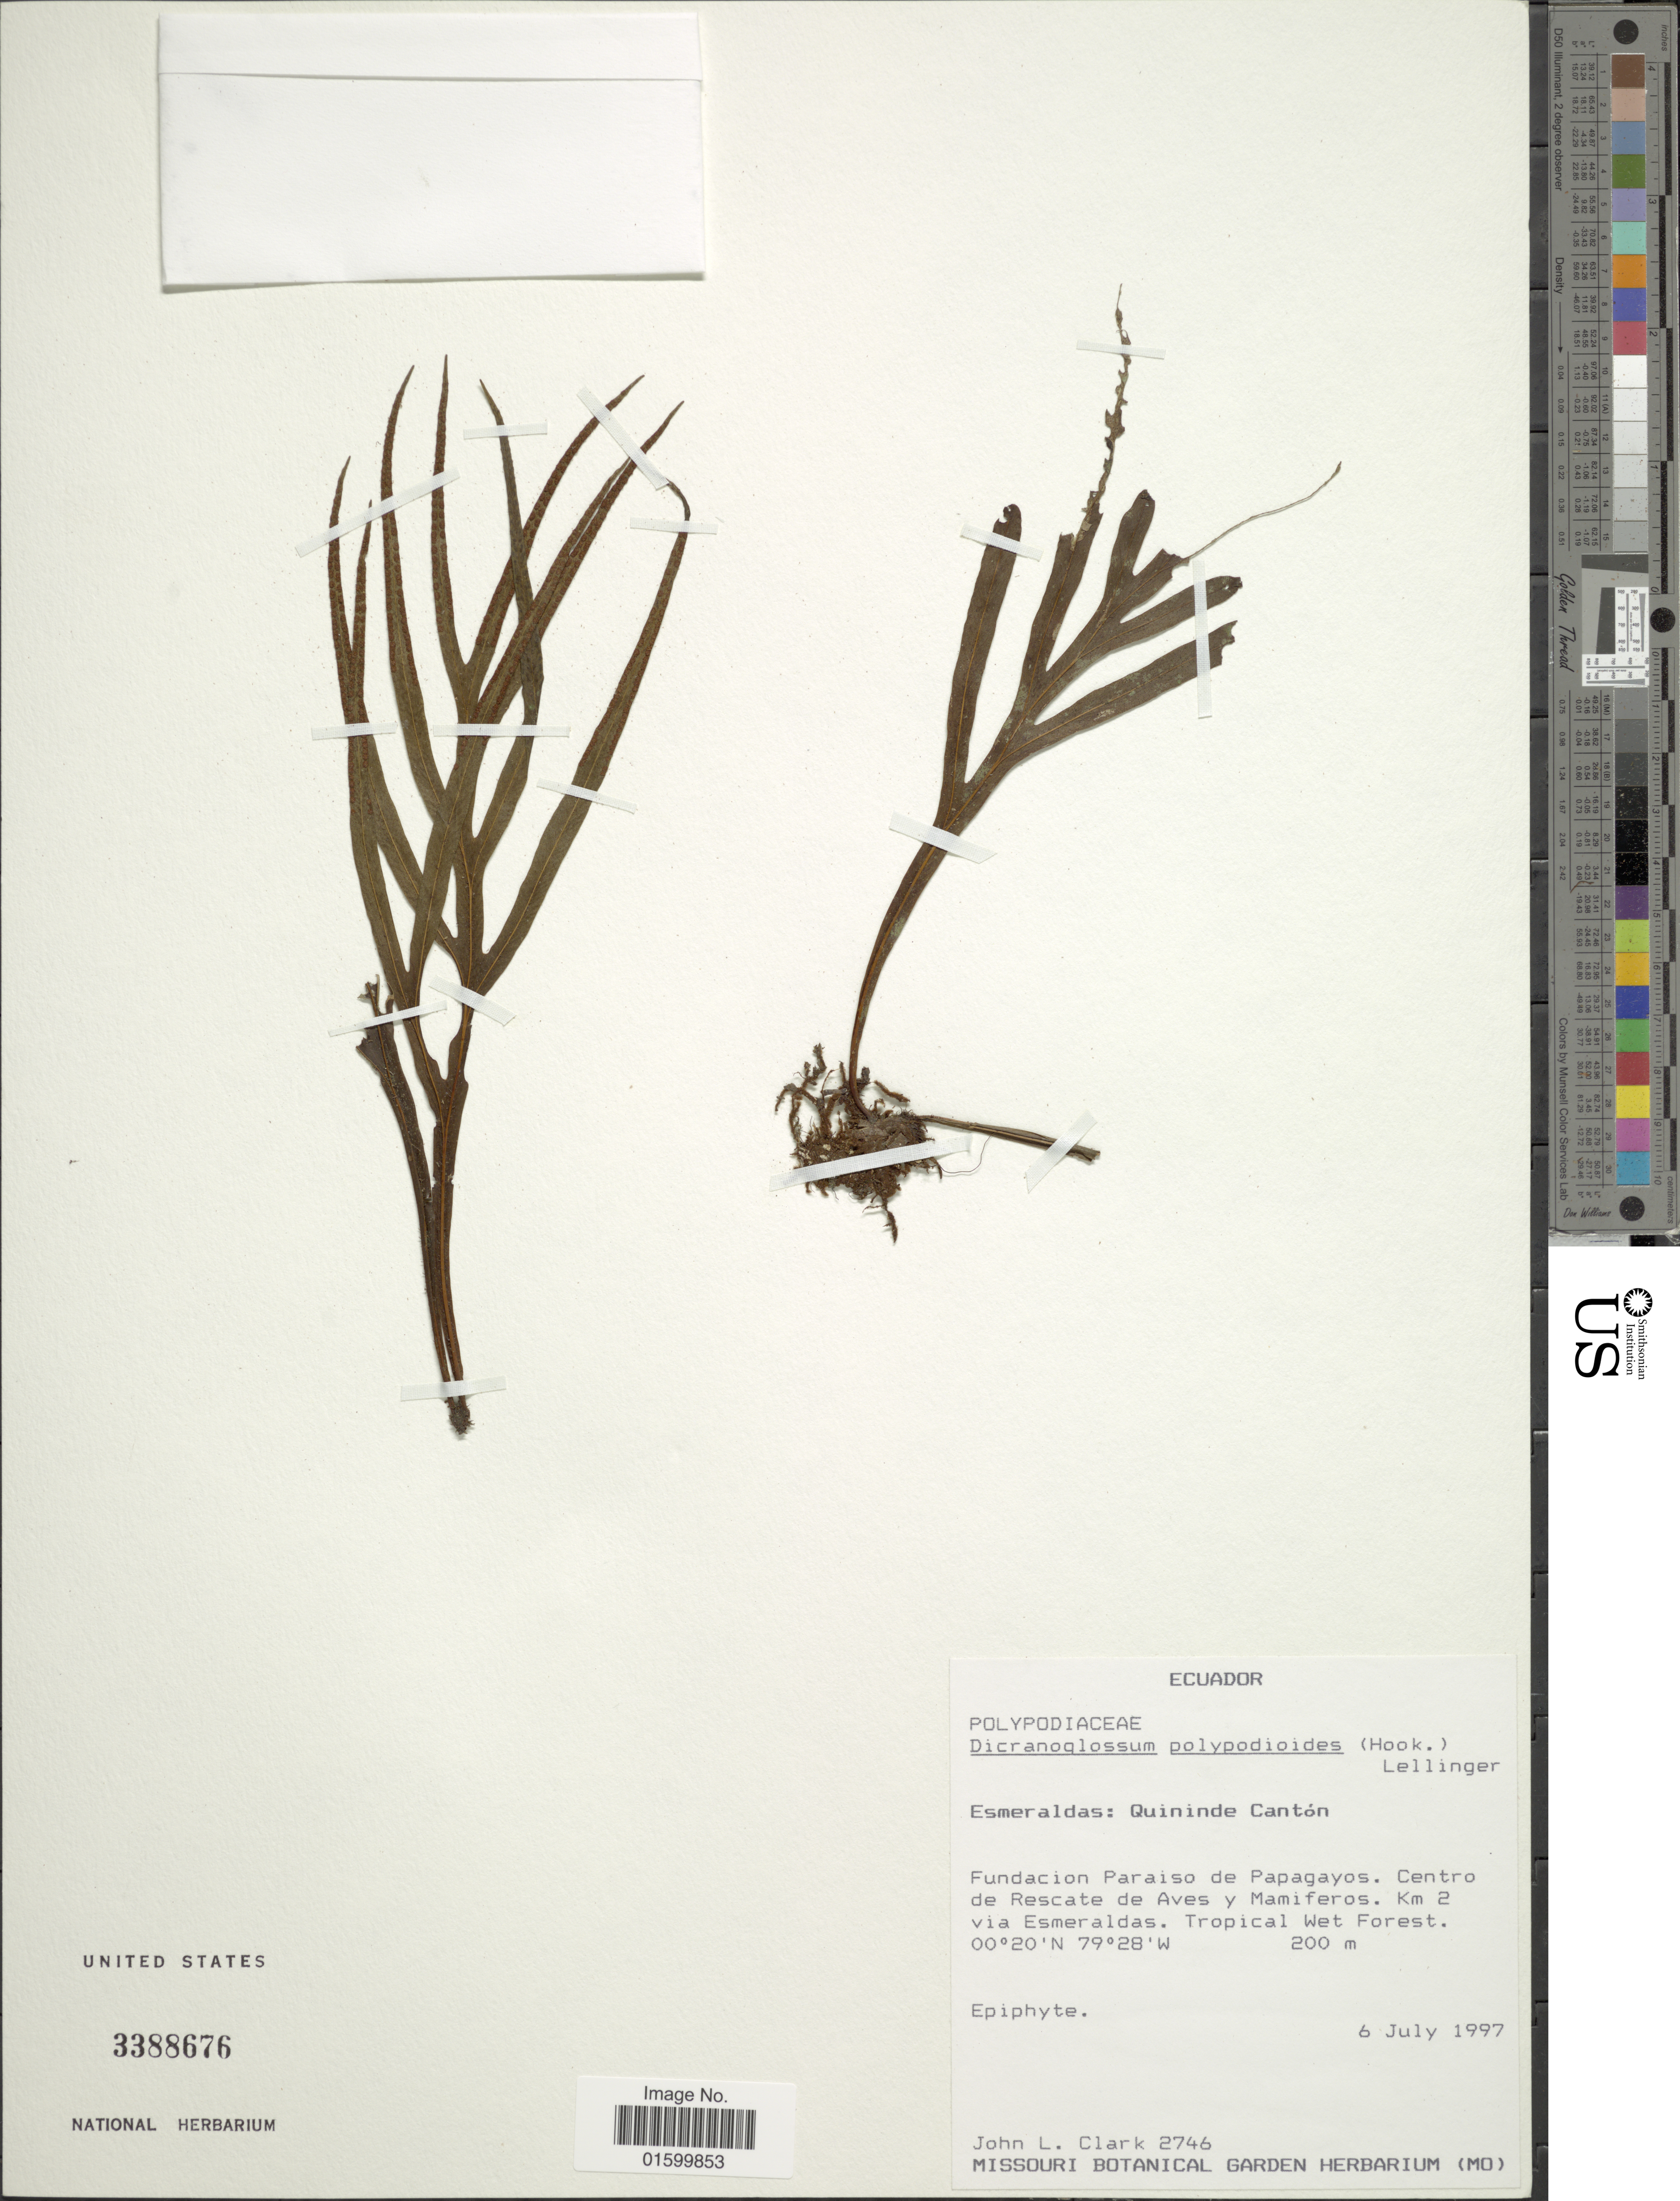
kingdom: Plantae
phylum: Tracheophyta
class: Polypodiopsida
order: Polypodiales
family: Polypodiaceae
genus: Pleopeltis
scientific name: Pleopeltis polypodioides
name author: (L.) E.G. Andrews & Windham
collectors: J. L. Clark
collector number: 2746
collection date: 1997-07-06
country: Ecuador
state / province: Esmeraldas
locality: Esmeraldas, Quininde Canton, Fundacion Paraiso de Papagayos, Centro de Rescate de Aves y Mamiferos, km 2 via Esmeraldas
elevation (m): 200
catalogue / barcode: US 3388676